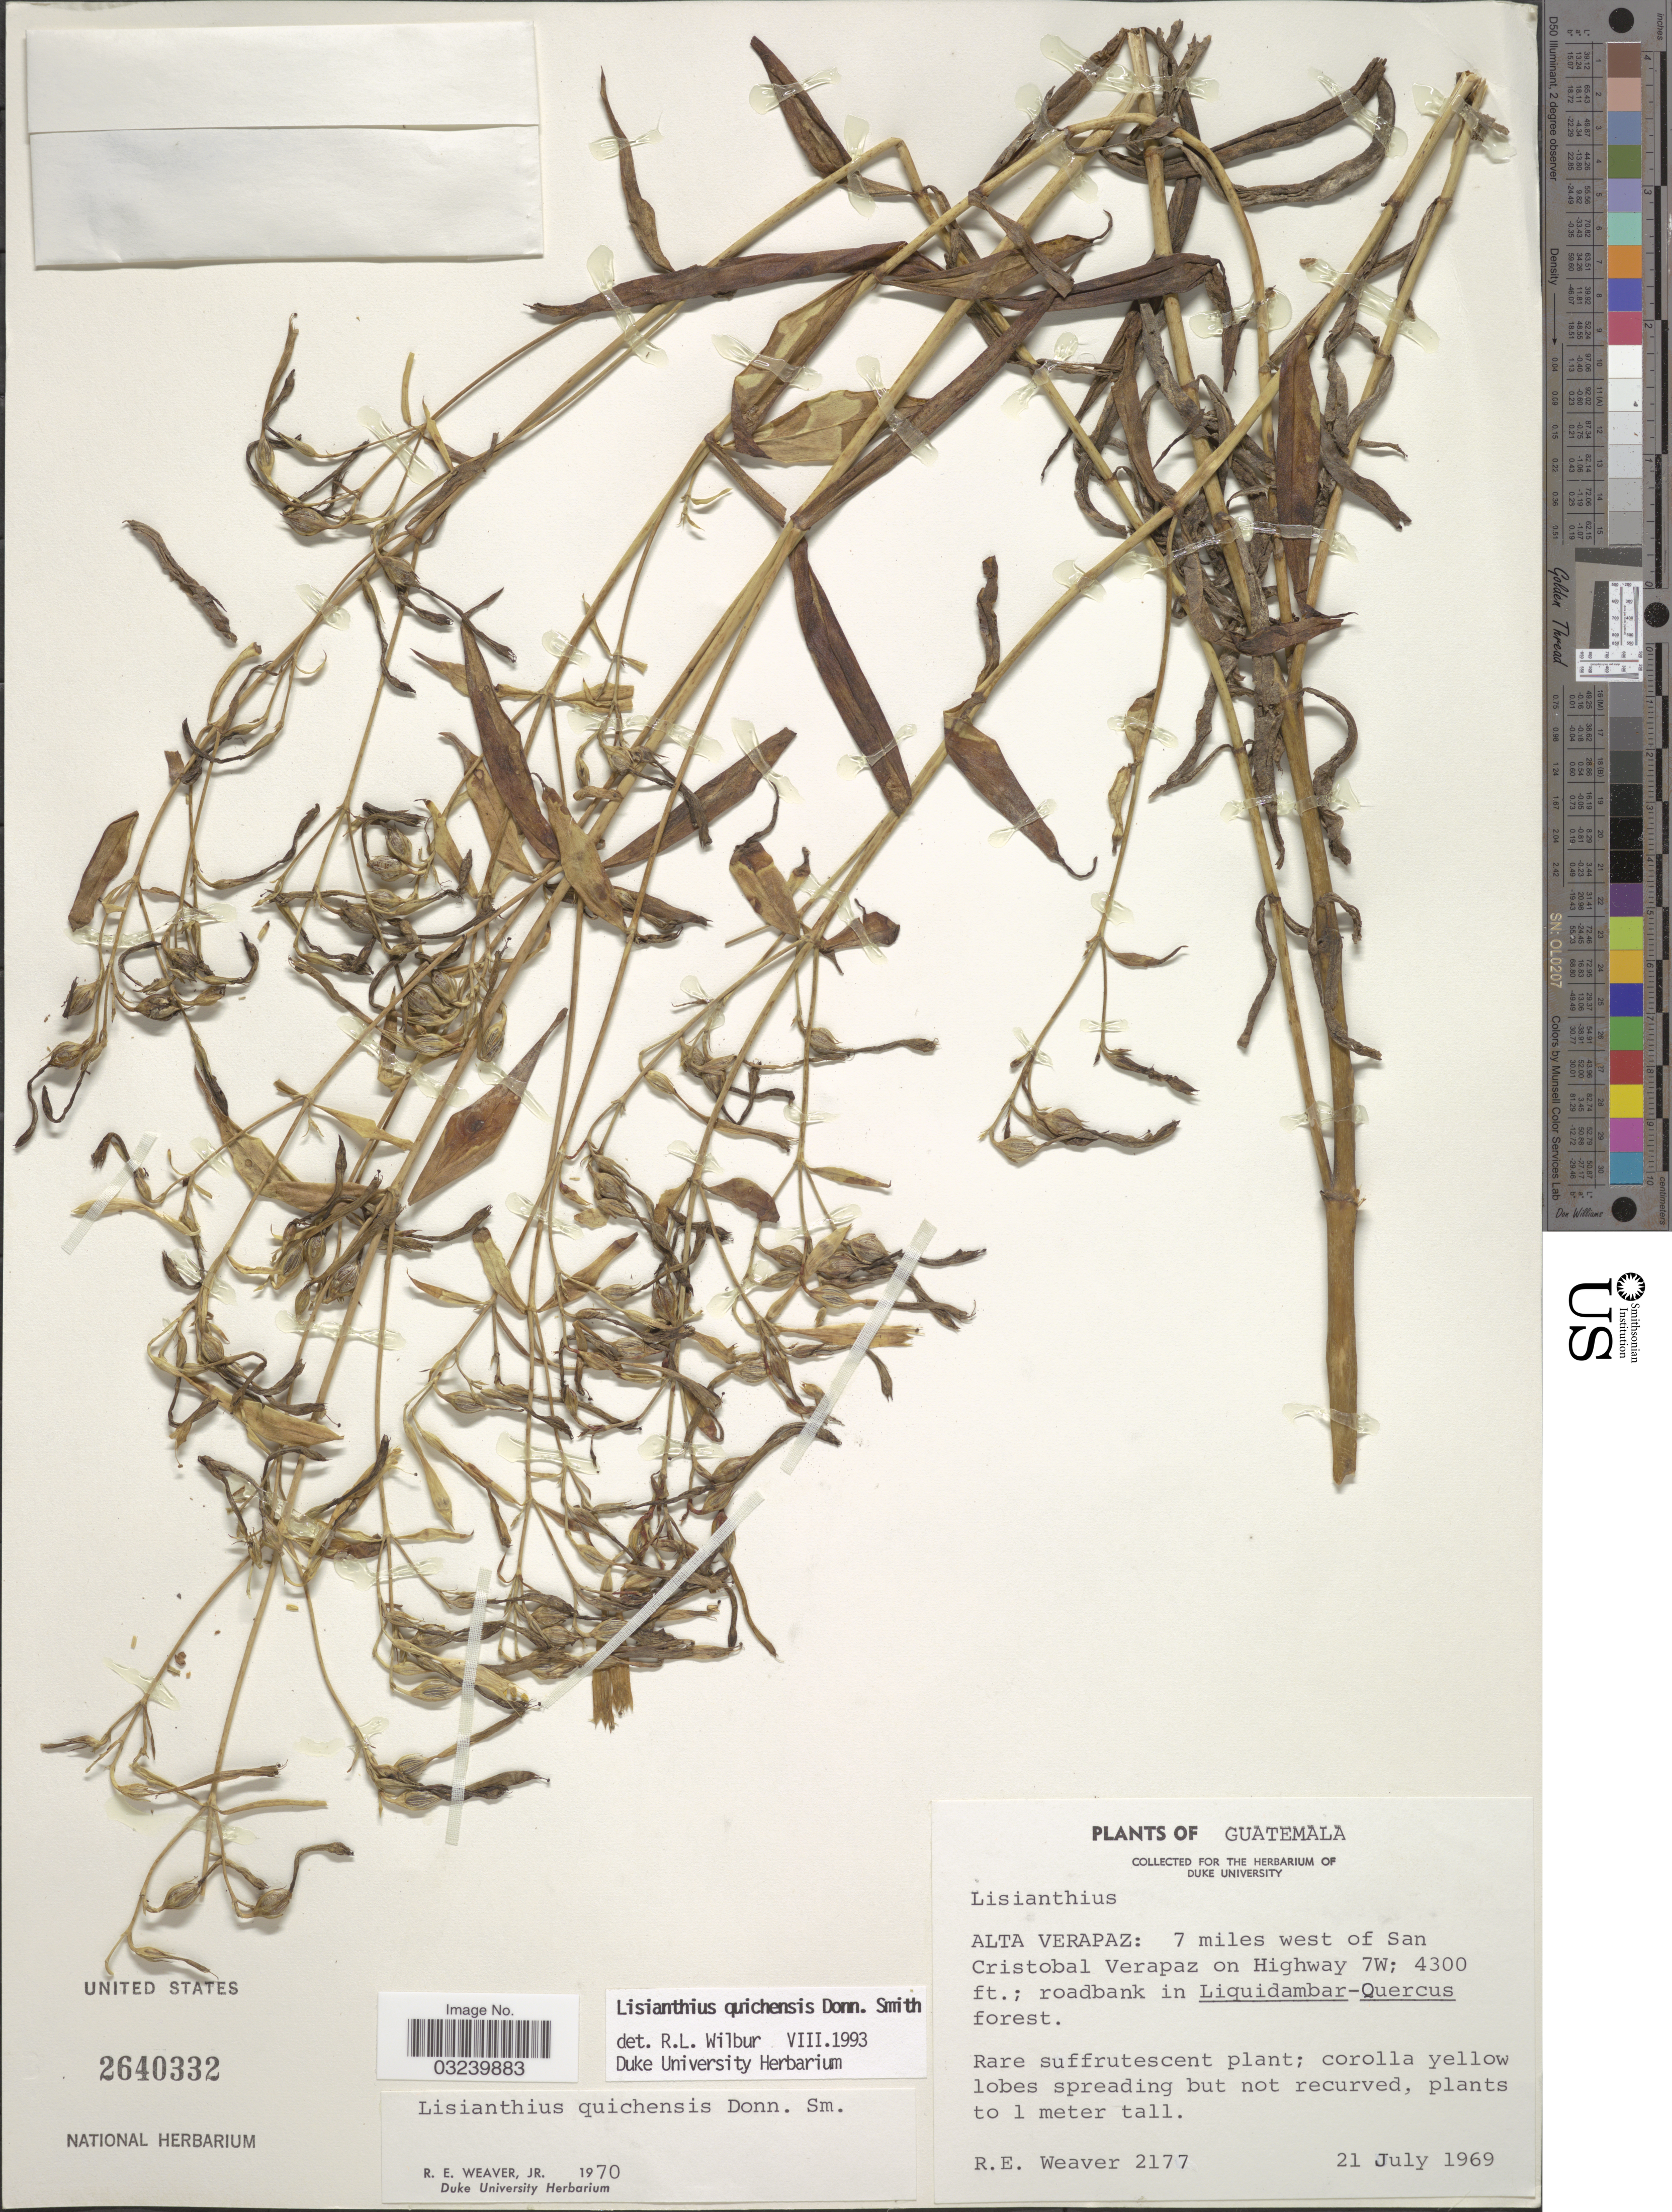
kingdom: Plantae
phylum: Tracheophyta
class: Magnoliopsida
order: Gentianales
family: Gentianaceae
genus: Lisianthius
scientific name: Lisianthius quichensis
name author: Donn. Sm.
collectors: R. E. Weaver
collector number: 2177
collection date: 1969-07-21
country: Guatemala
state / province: Alta Verapaz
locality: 7 miles west of San Cristobal Verapaz on Highway 7W.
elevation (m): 1311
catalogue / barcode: US 2640332